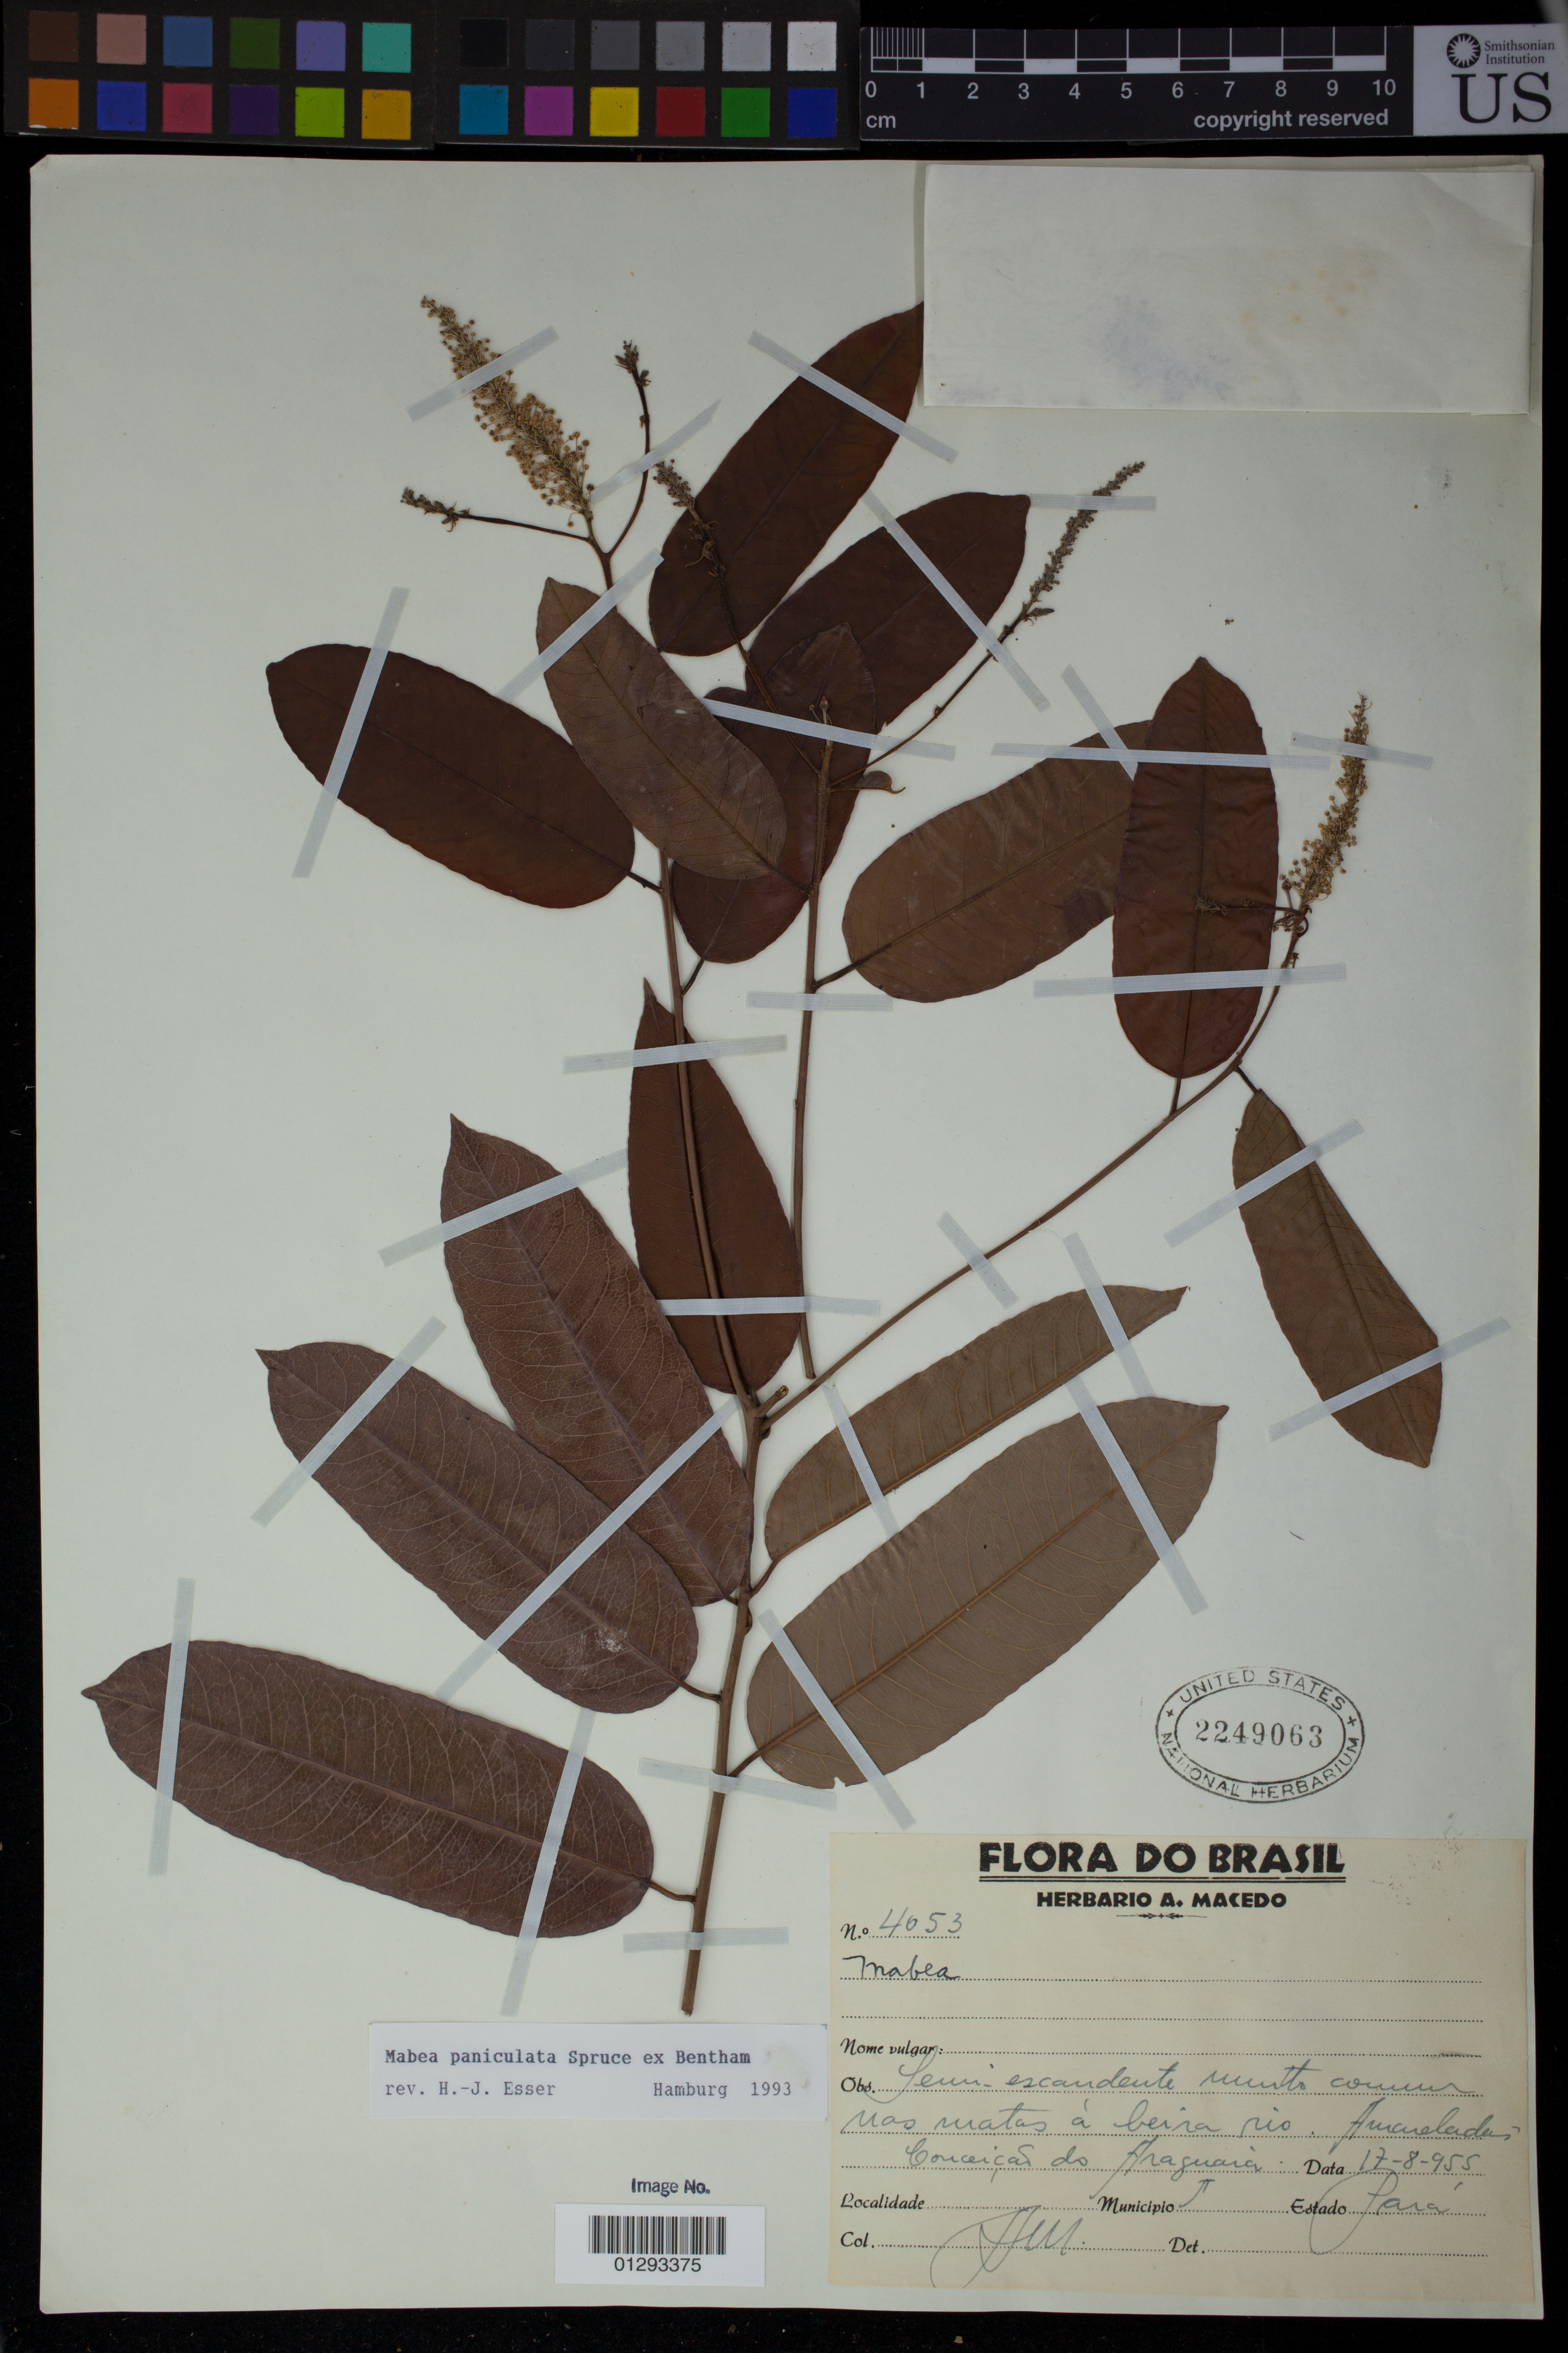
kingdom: Plantae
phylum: Tracheophyta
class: Magnoliopsida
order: Malpighiales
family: Euphorbiaceae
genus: Mabea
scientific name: Mabea paniculata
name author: Spruce ex Benth.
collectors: A. Macedo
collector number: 4053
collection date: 1955-08-17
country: Brazil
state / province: Pará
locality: Conceicao do Araguaia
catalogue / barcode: US 2249063